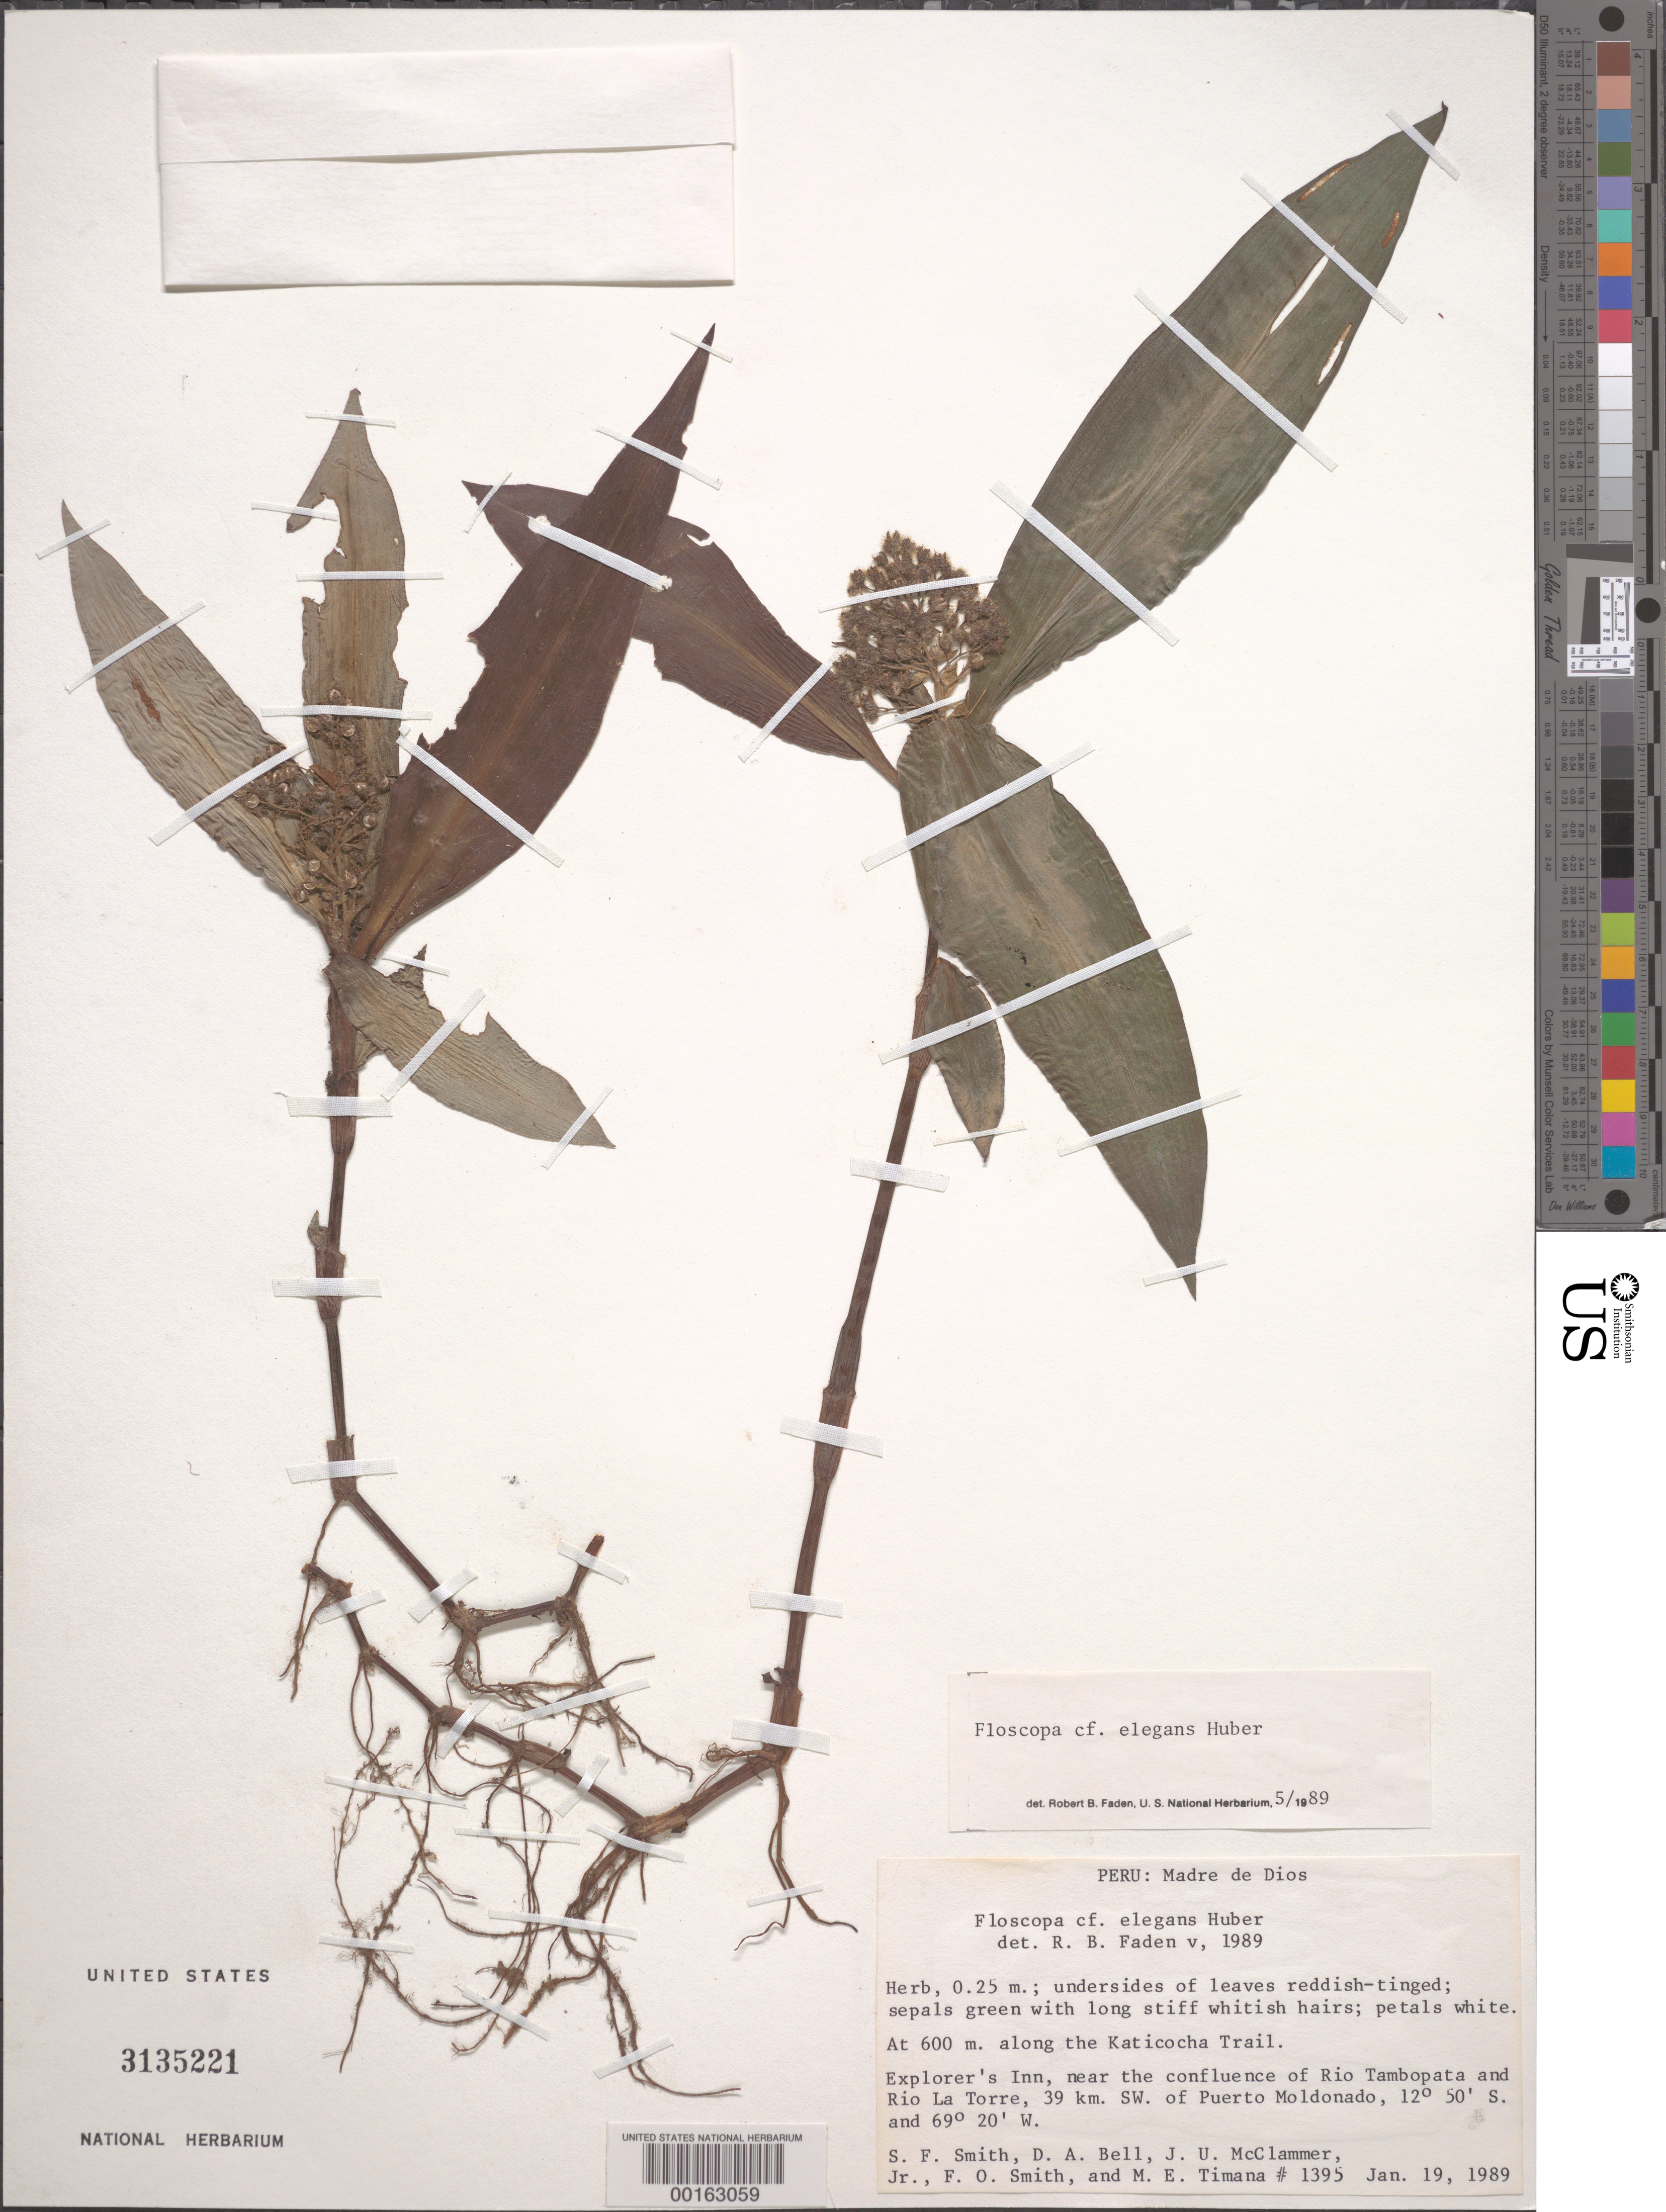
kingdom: Plantae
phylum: Tracheophyta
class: Liliopsida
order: Commelinales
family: Commelinaceae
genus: Floscopa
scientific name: Floscopa elegans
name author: Huber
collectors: S.F. Smith, D. A. Bell, J. Mcclammer Jr. & F. Smith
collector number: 1395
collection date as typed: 19 Jan 1989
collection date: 1989-01-19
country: Peru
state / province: Madre de Dios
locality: Explorer's inn, near the confluence of rio tambopata and rio la torre, 39 km sw of puerto maldonado, along the katicocha trail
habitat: Along trail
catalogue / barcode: US 3135221